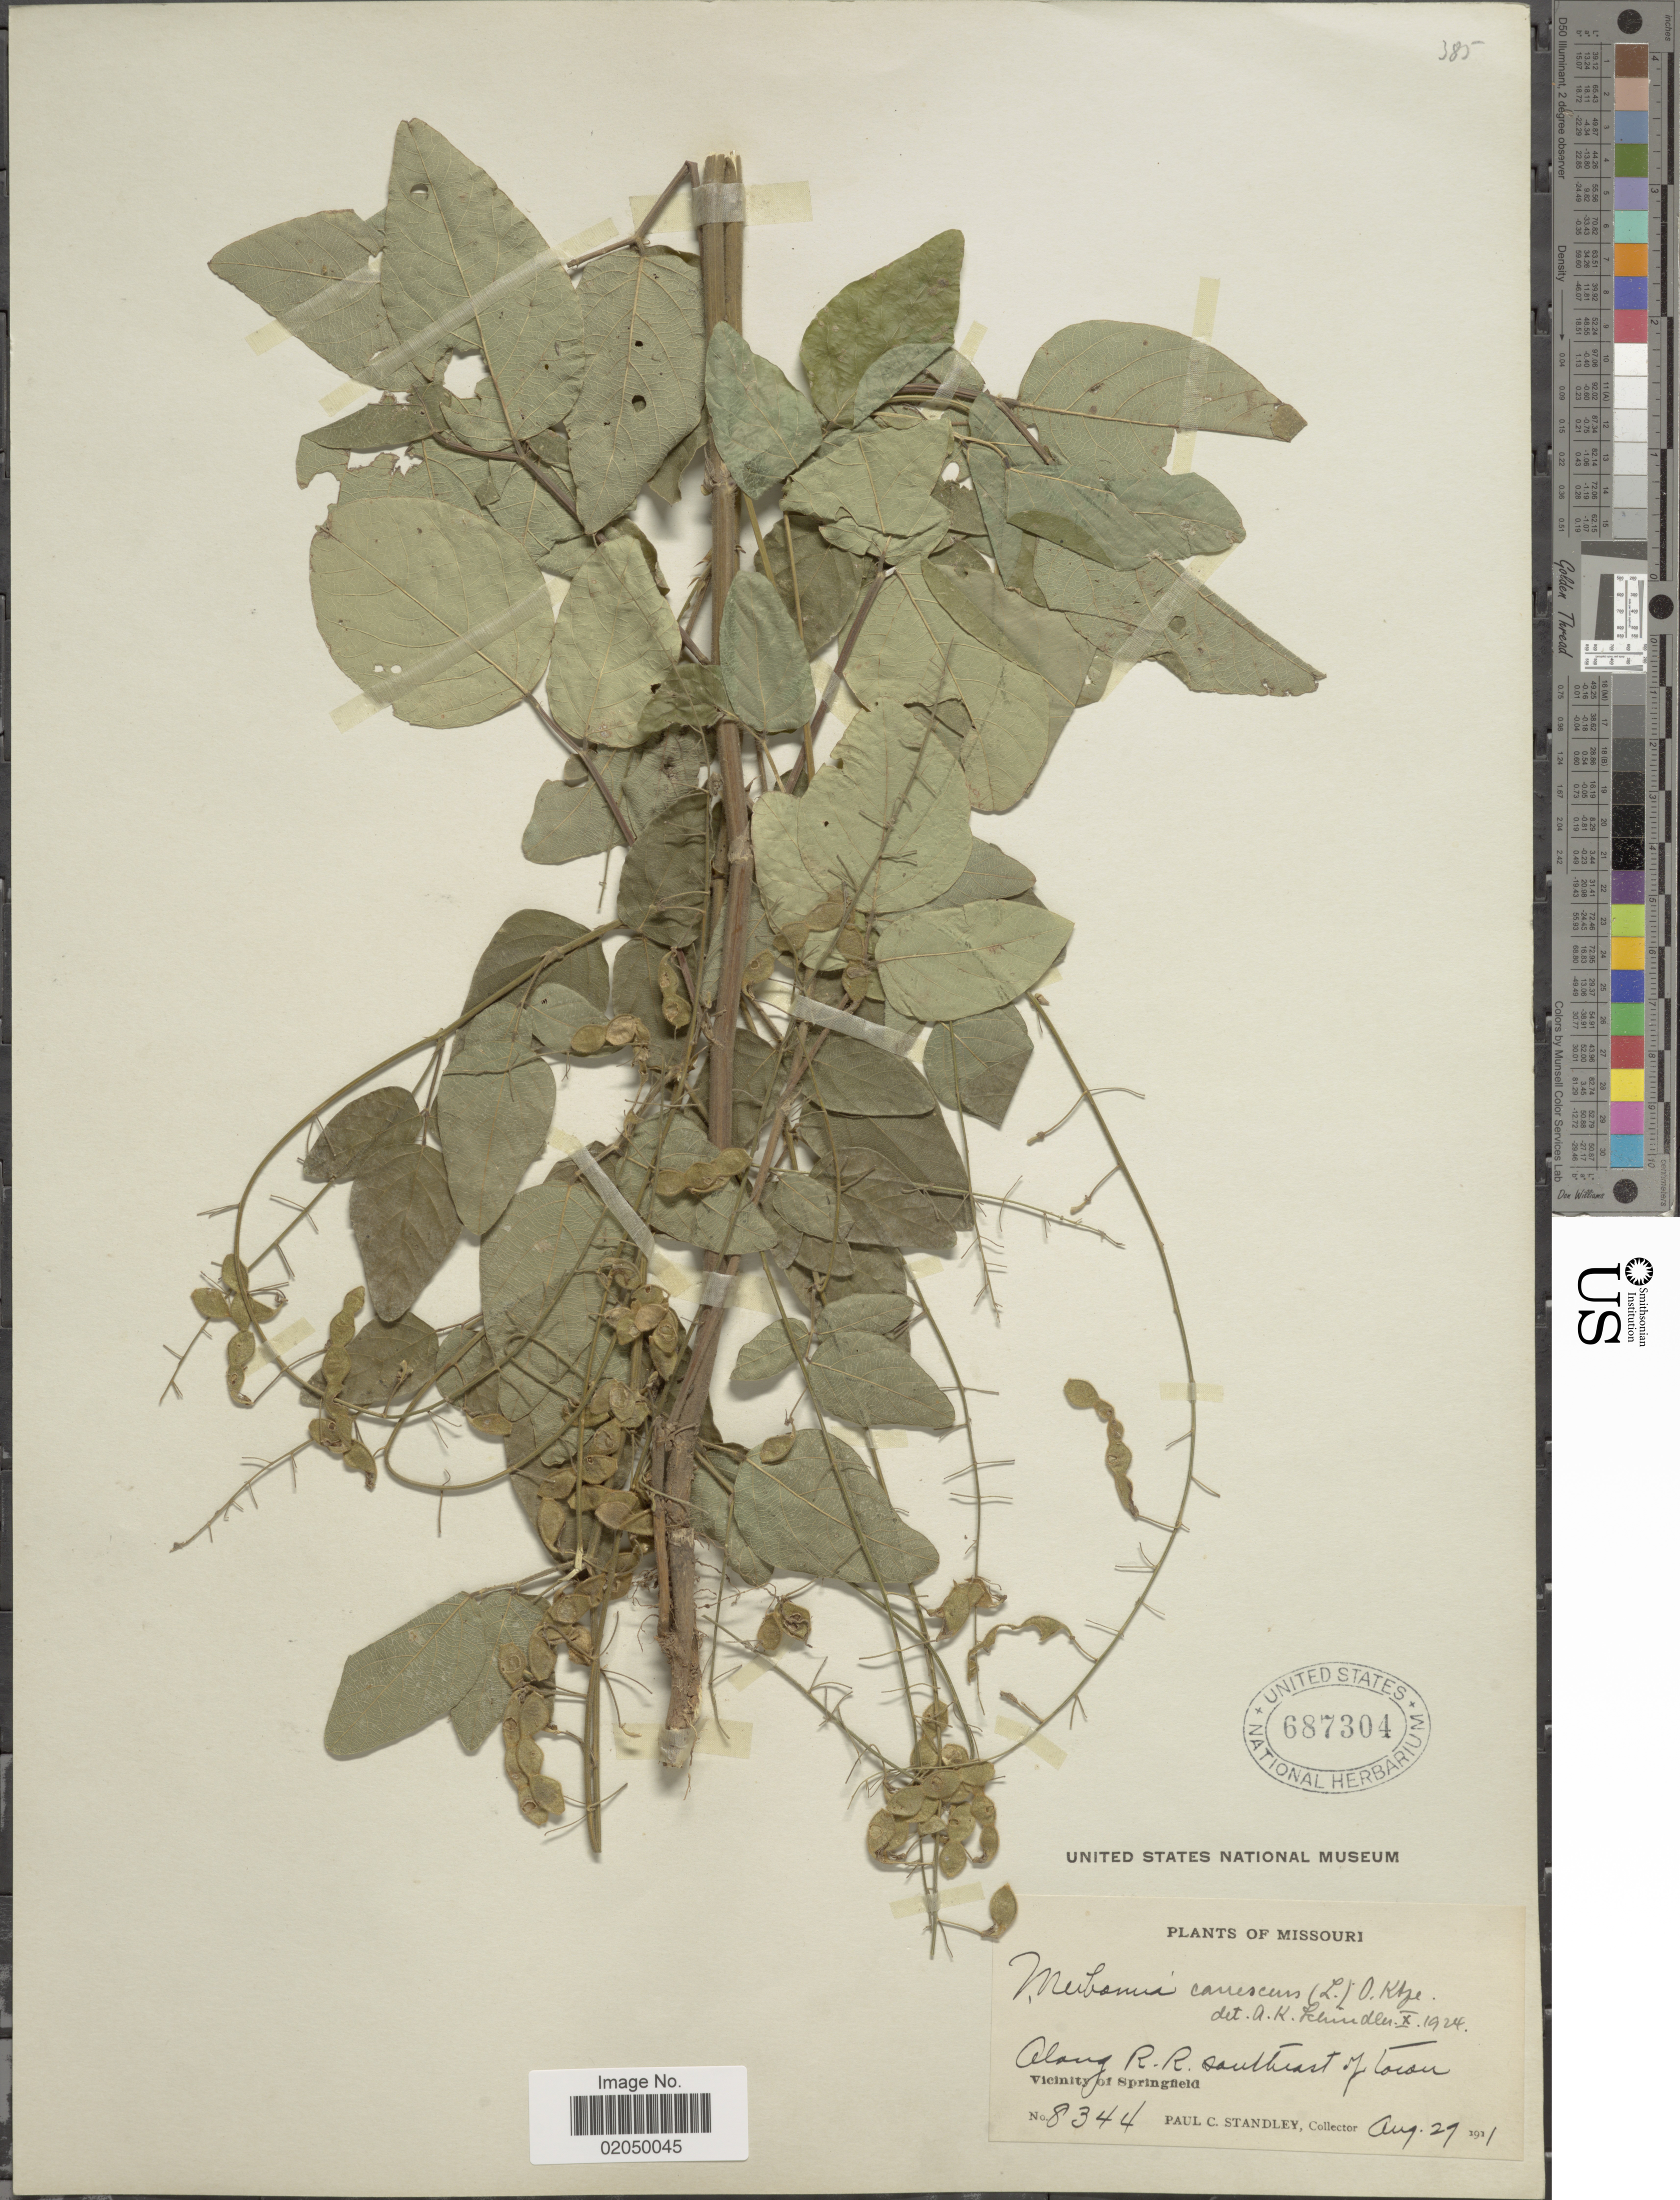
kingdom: Plantae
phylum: Tracheophyta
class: Magnoliopsida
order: Fabales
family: Fabaceae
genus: Desmodium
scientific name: Desmodium canescens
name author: (L.) DC.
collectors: P. C. Standley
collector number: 8344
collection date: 1931-08-29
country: United States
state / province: Missouri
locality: Along R.R. southeast of town. Vicinity of Springfield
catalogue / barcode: US 687304